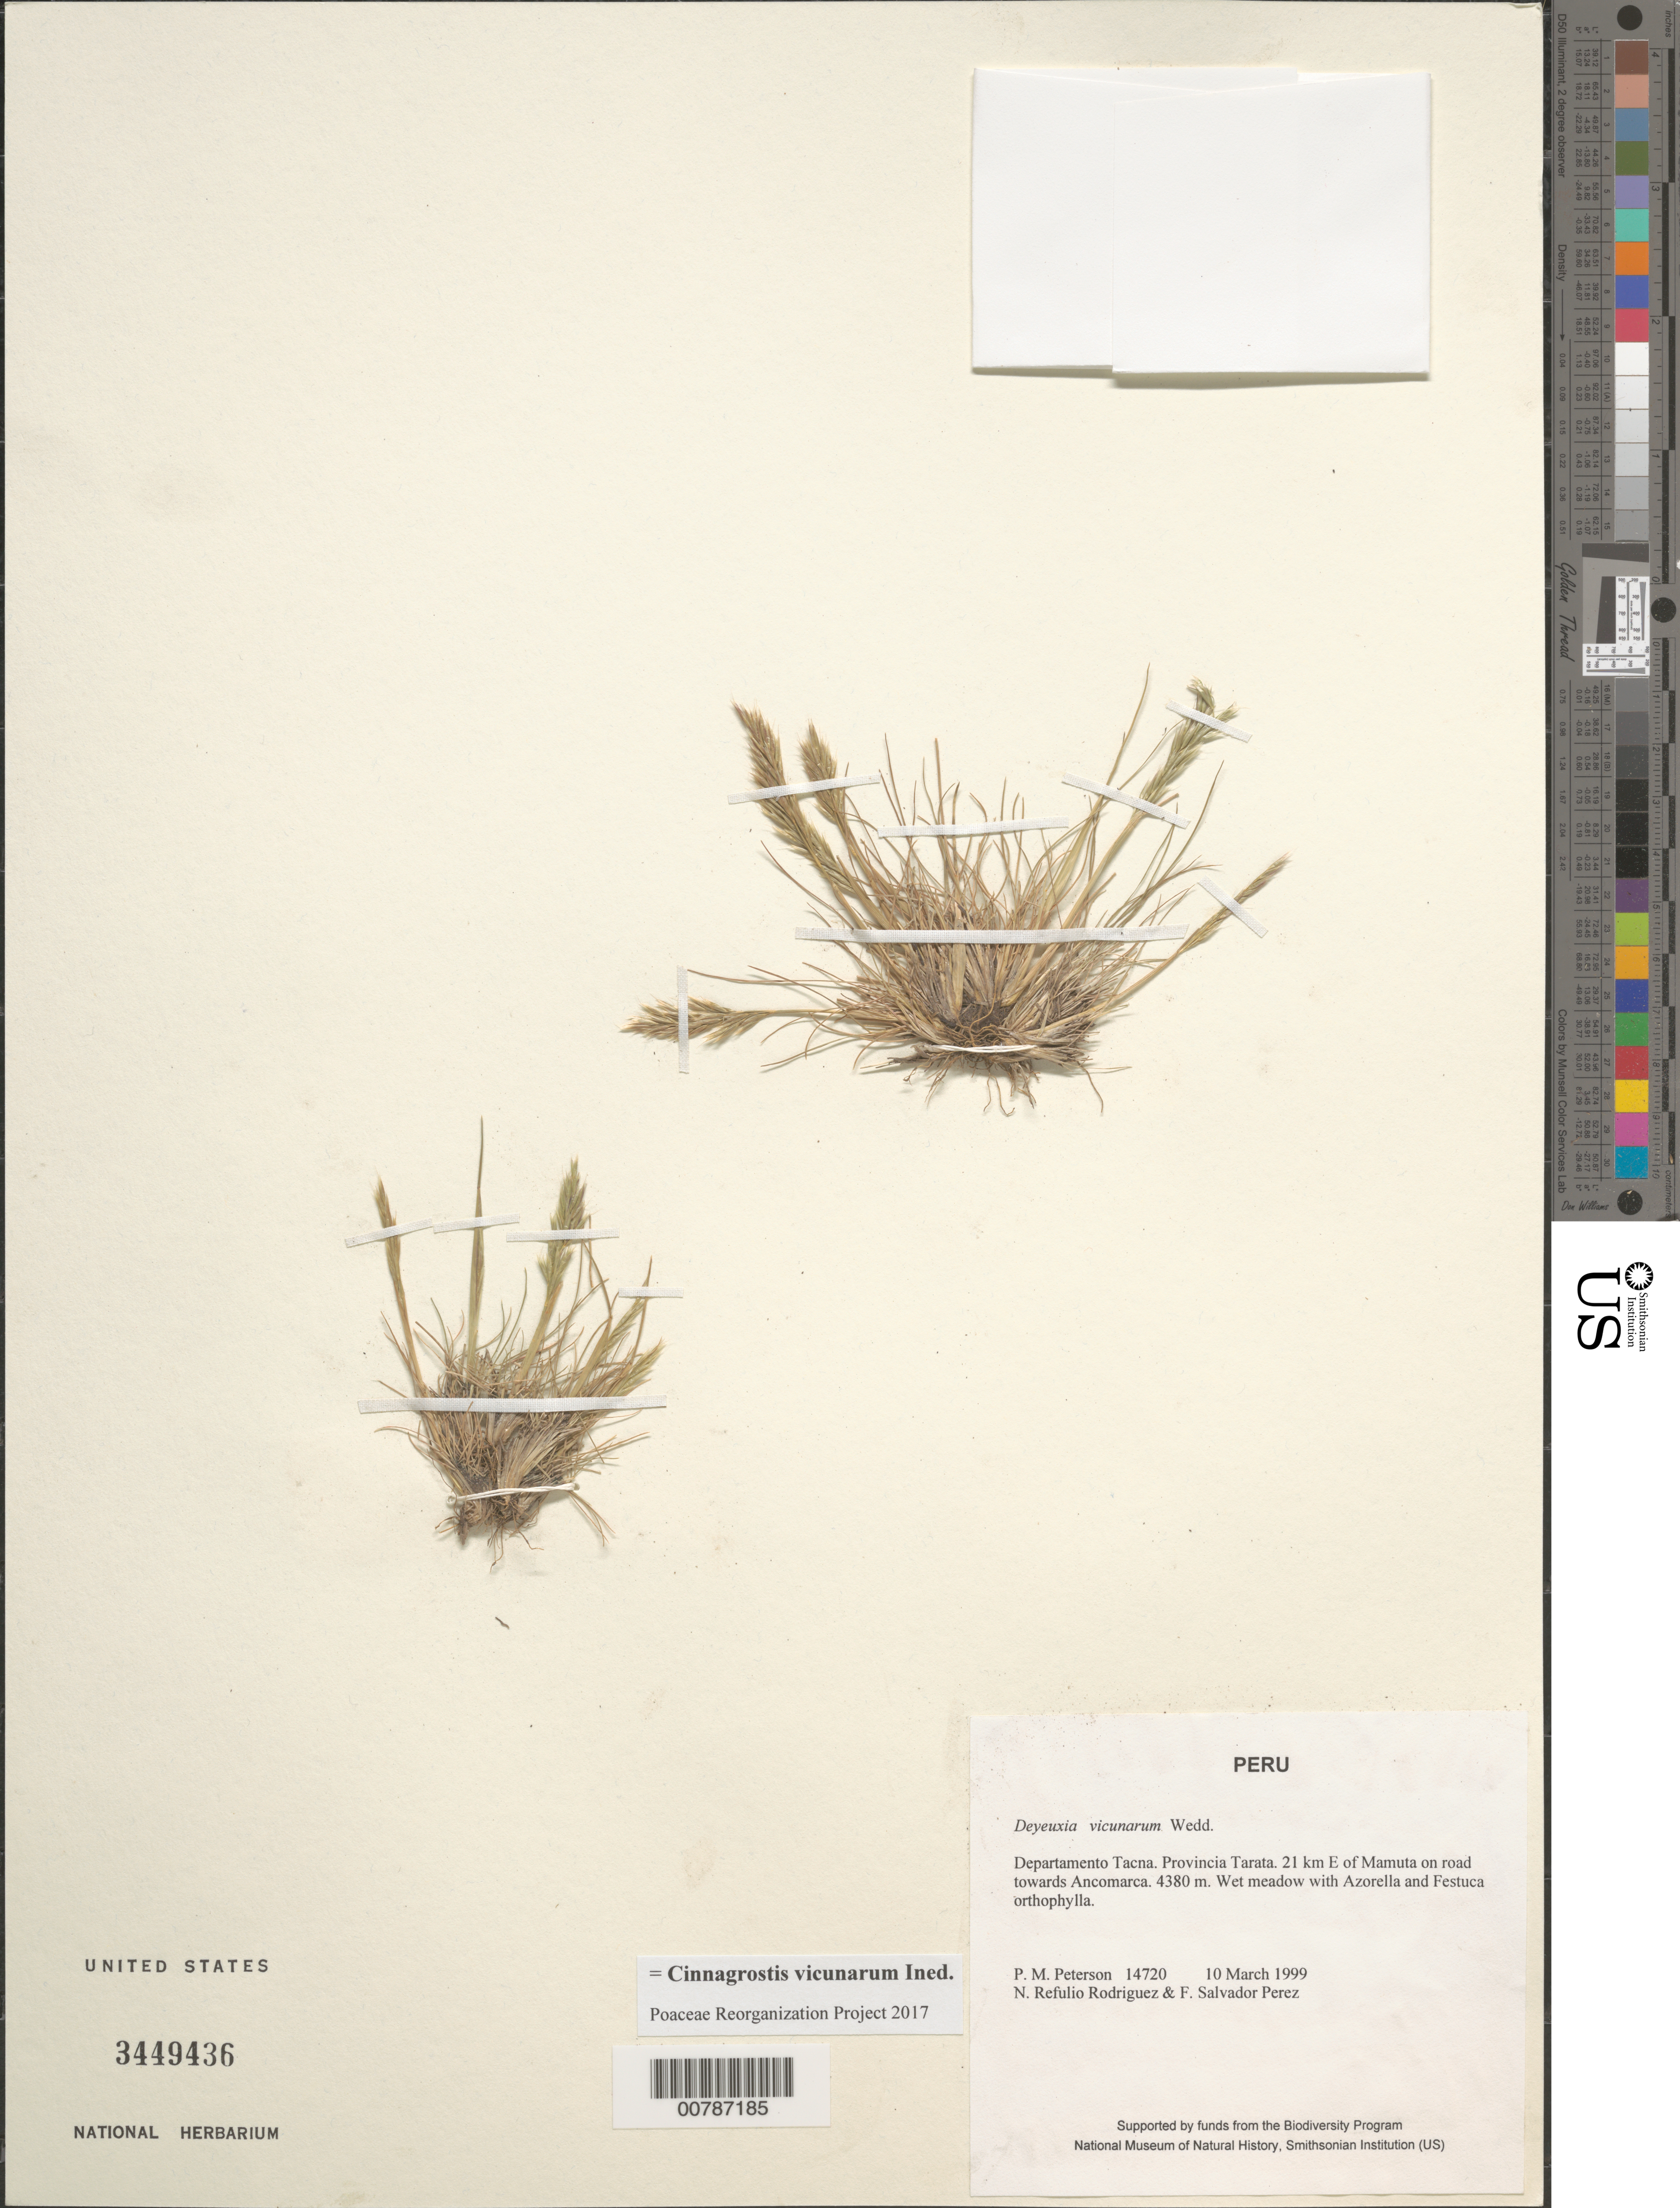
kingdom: Plantae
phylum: Tracheophyta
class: Liliopsida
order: Poales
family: Poaceae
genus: Cinnagrostis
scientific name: Cinnagrostis vicunarum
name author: (Wedd.) P.M. Peterson et al.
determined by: Poaceae Reorganization Project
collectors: P. M. Peterson, N. Refulio-Rodríguez & F. Salvador Perez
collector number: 14720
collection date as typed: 10 Mar 1999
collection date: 1999-03-10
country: Peru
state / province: Tacna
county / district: Tarata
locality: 21 km E of Mamuta on road towards Ancomarca.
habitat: Wet meadow with Azorella and Festuca orthophylla.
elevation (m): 4380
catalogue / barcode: US 3449436